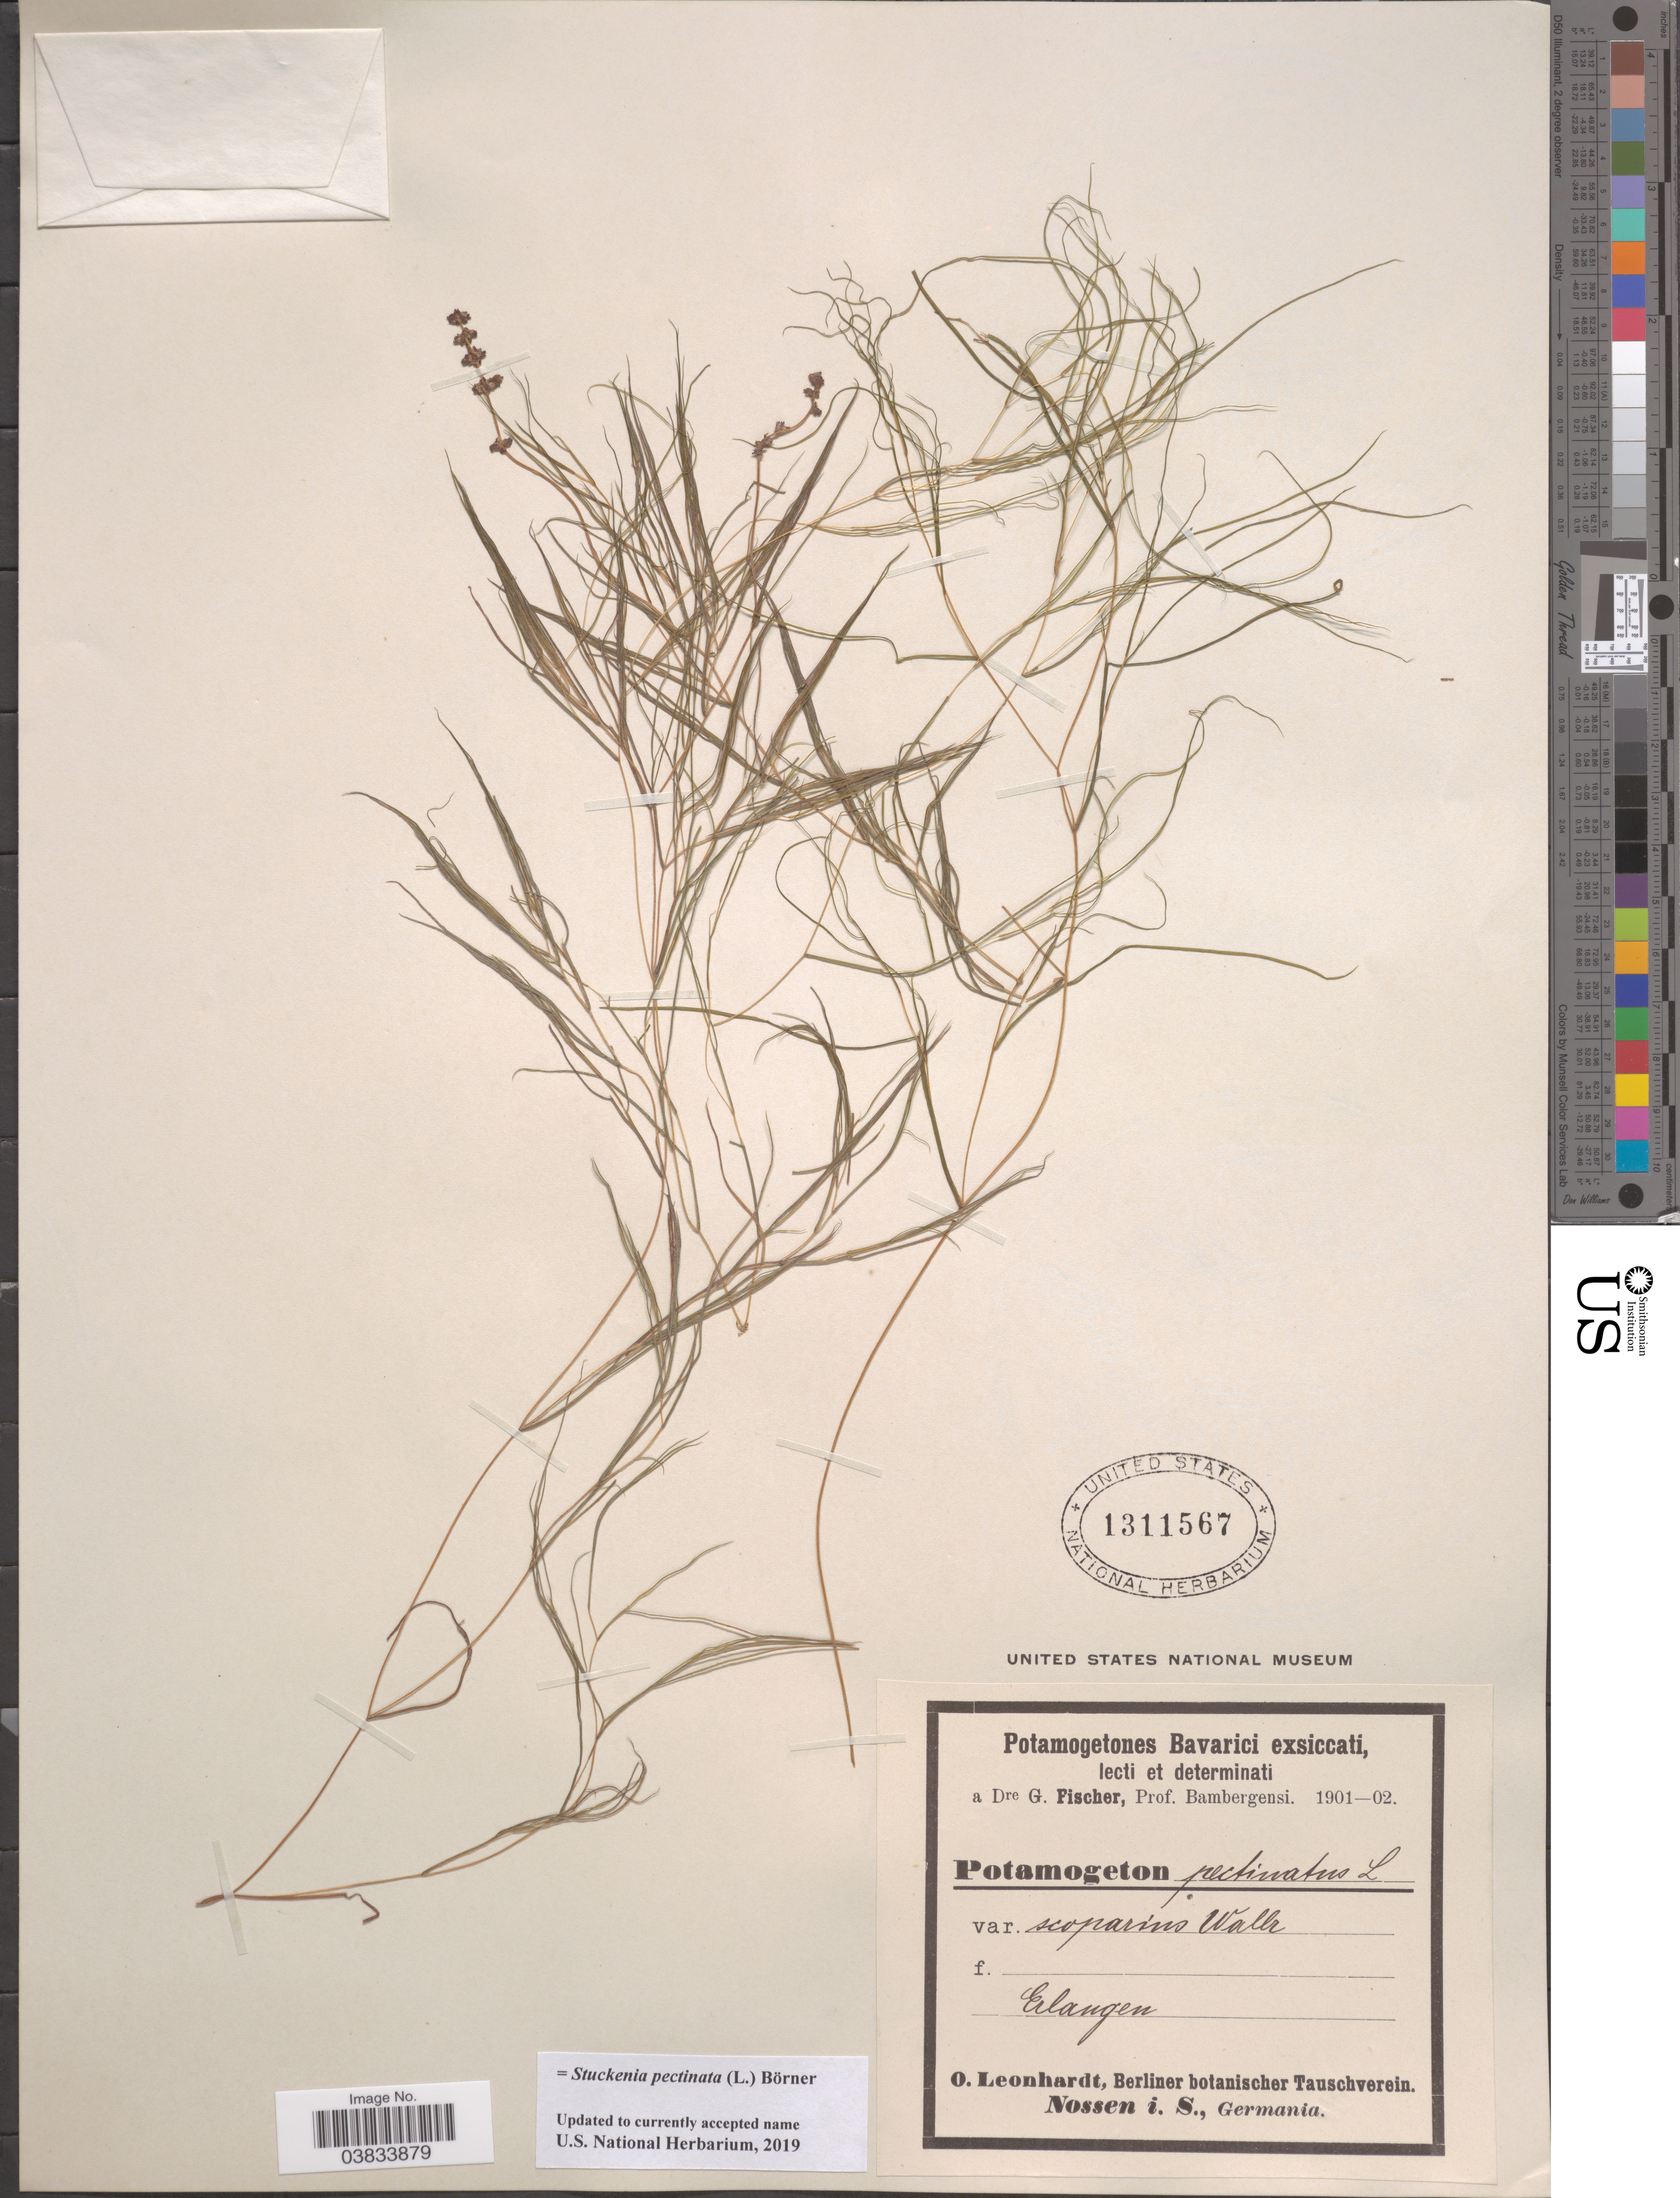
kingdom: Plantae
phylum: Tracheophyta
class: Liliopsida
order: Alismatales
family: Potamogetonaceae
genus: Stuckenia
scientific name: Stuckenia pectinata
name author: (L.) Börner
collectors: O. Leonhardt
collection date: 1901/1902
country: Germany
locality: Erlangen. Nossen i. S.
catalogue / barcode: US 1311567